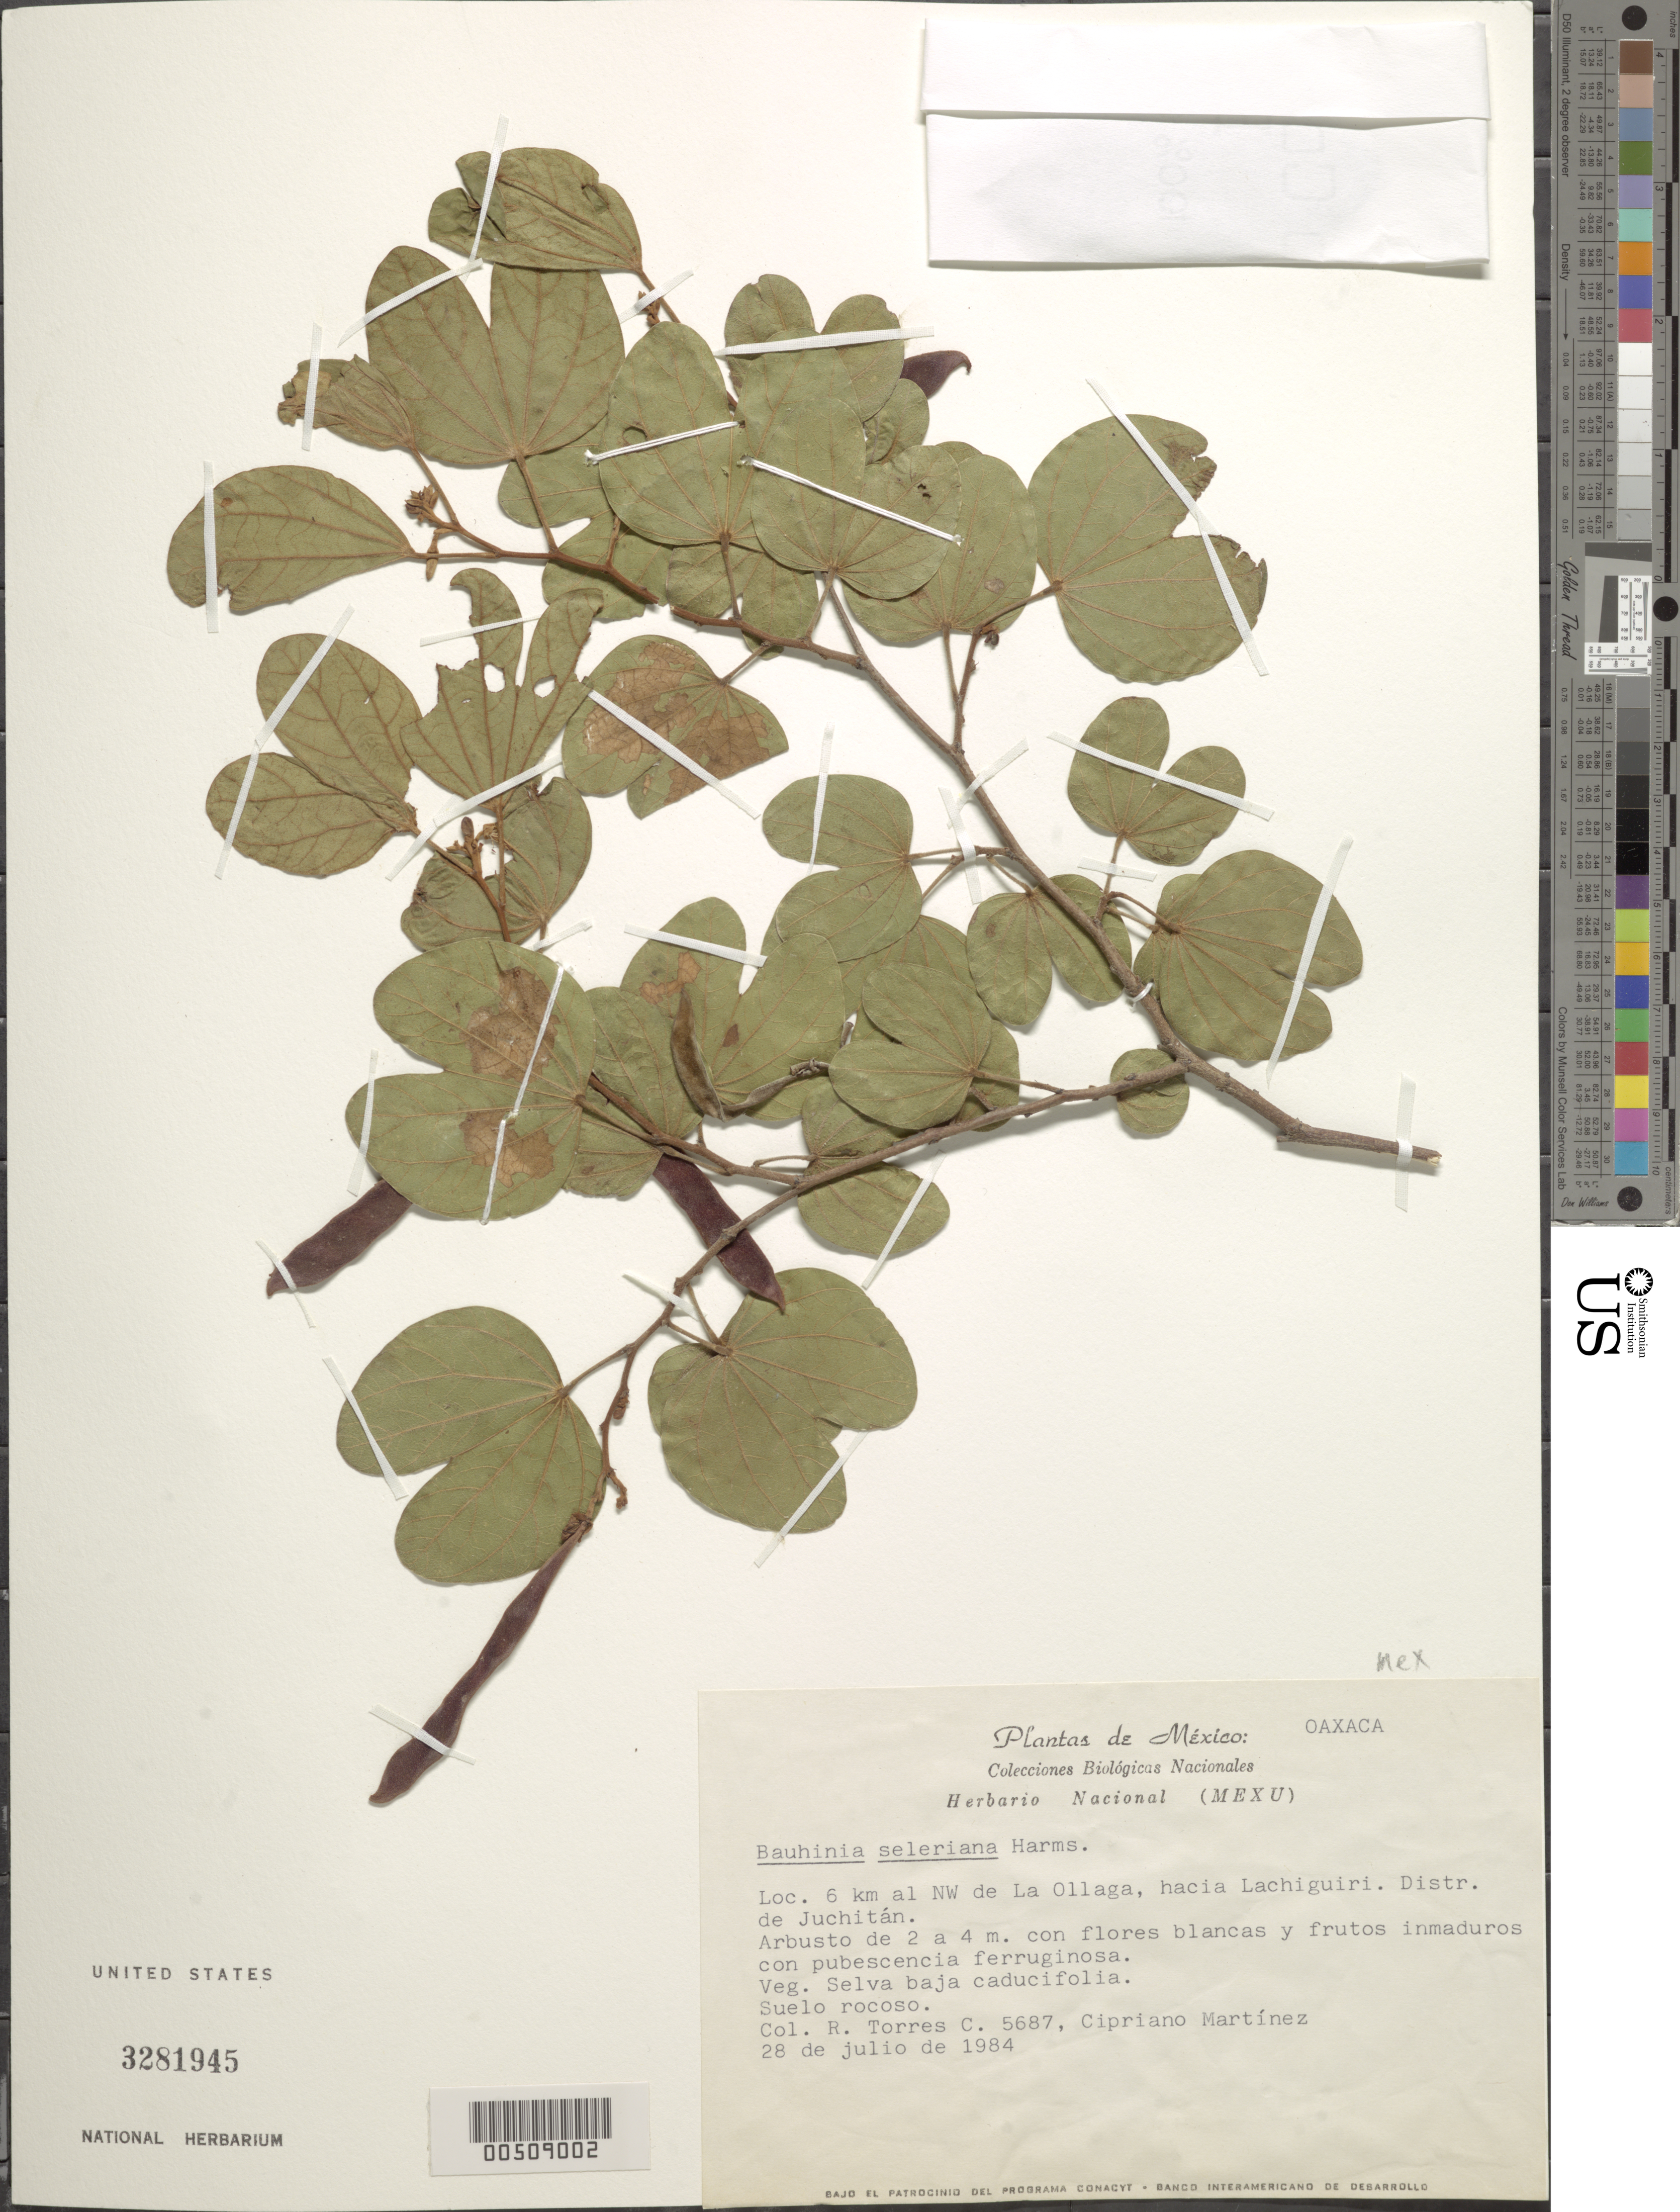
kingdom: Plantae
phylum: Tracheophyta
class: Magnoliopsida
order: Fabales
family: Fabaceae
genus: Bauhinia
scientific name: Bauhinia seleriana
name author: Harms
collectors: R. Torres C. & C. Martínez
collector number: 5687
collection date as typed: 28 Jul 1984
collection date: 1984-07-28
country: Mexico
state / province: Oaxaca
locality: Nw of ollaga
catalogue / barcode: US 3281945